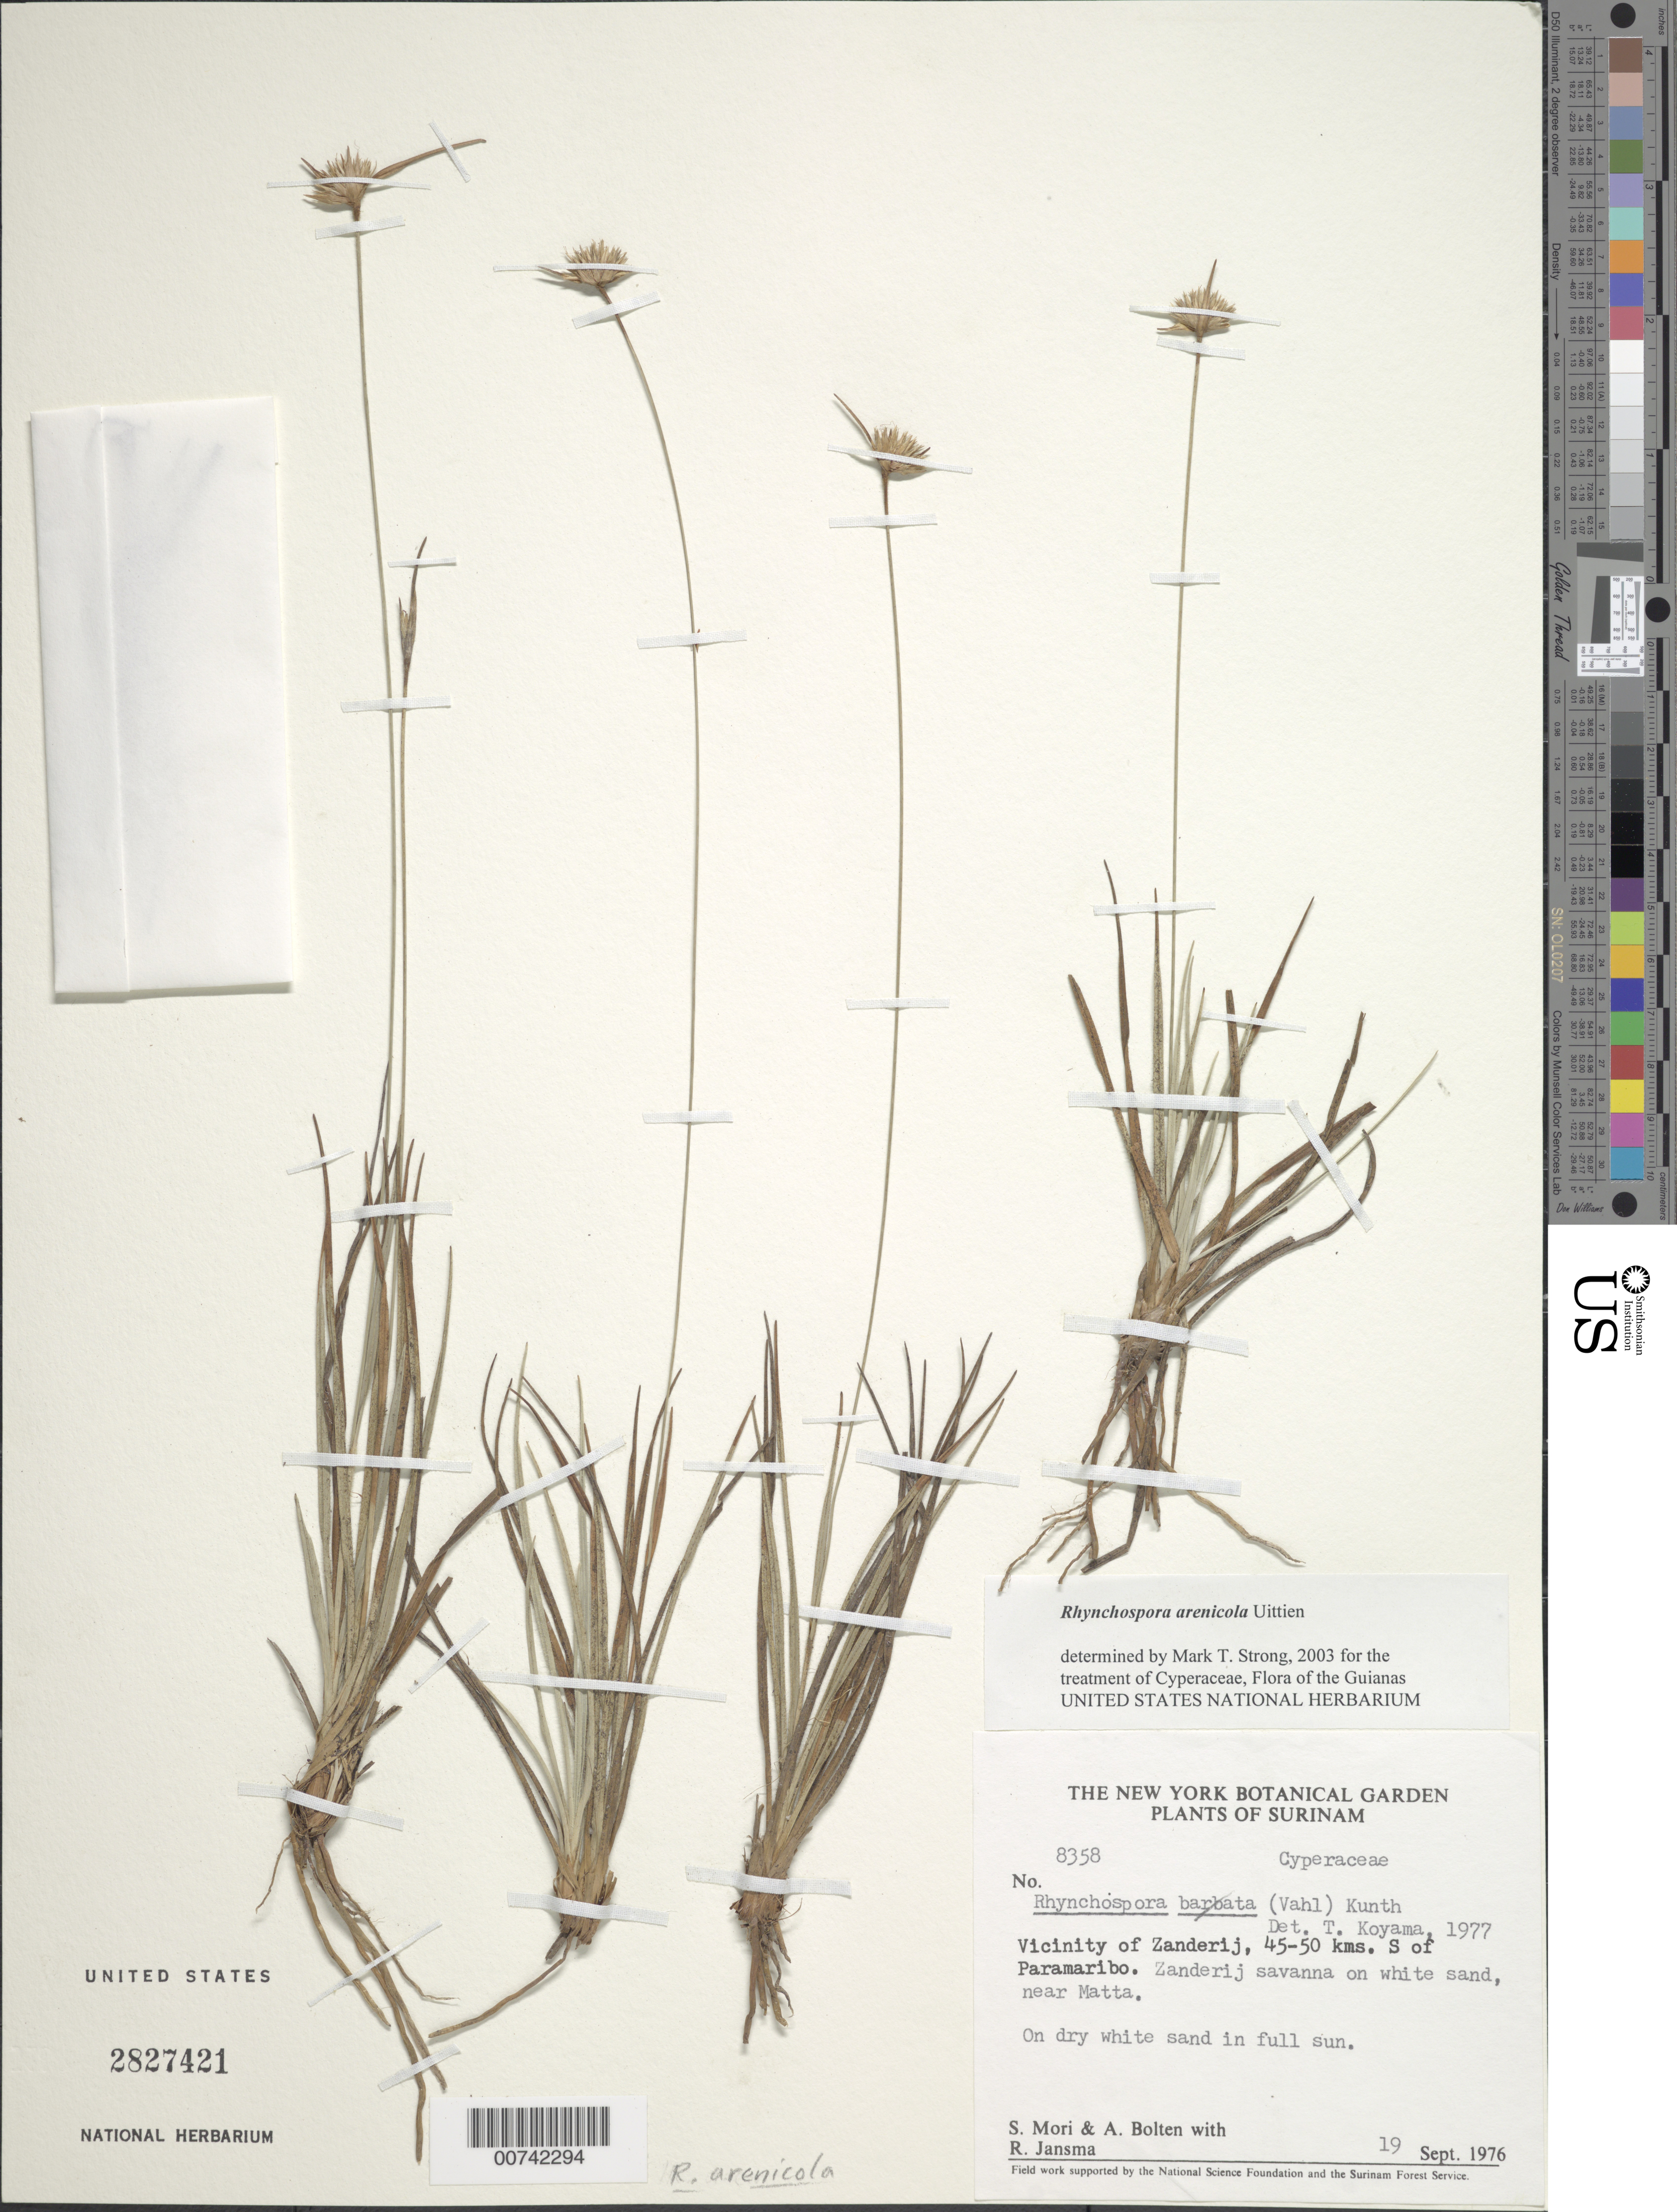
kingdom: Plantae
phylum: Tracheophyta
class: Liliopsida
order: Poales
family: Cyperaceae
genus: Rhynchospora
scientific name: Rhynchospora arenicola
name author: Uittien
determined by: Strong, M. T., (US), Smithsonian Institution - National Museum of Natural History (UNITED STATES)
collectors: S. Mori, A. Bolten & R. Jansma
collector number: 8358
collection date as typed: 19-Sep-76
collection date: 1976-09-19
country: Suriname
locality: Zanderij, 45-50 km S of Paramaribo. Zanderij savanna near Matta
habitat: Dry white sand and in full sun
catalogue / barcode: US 2827421